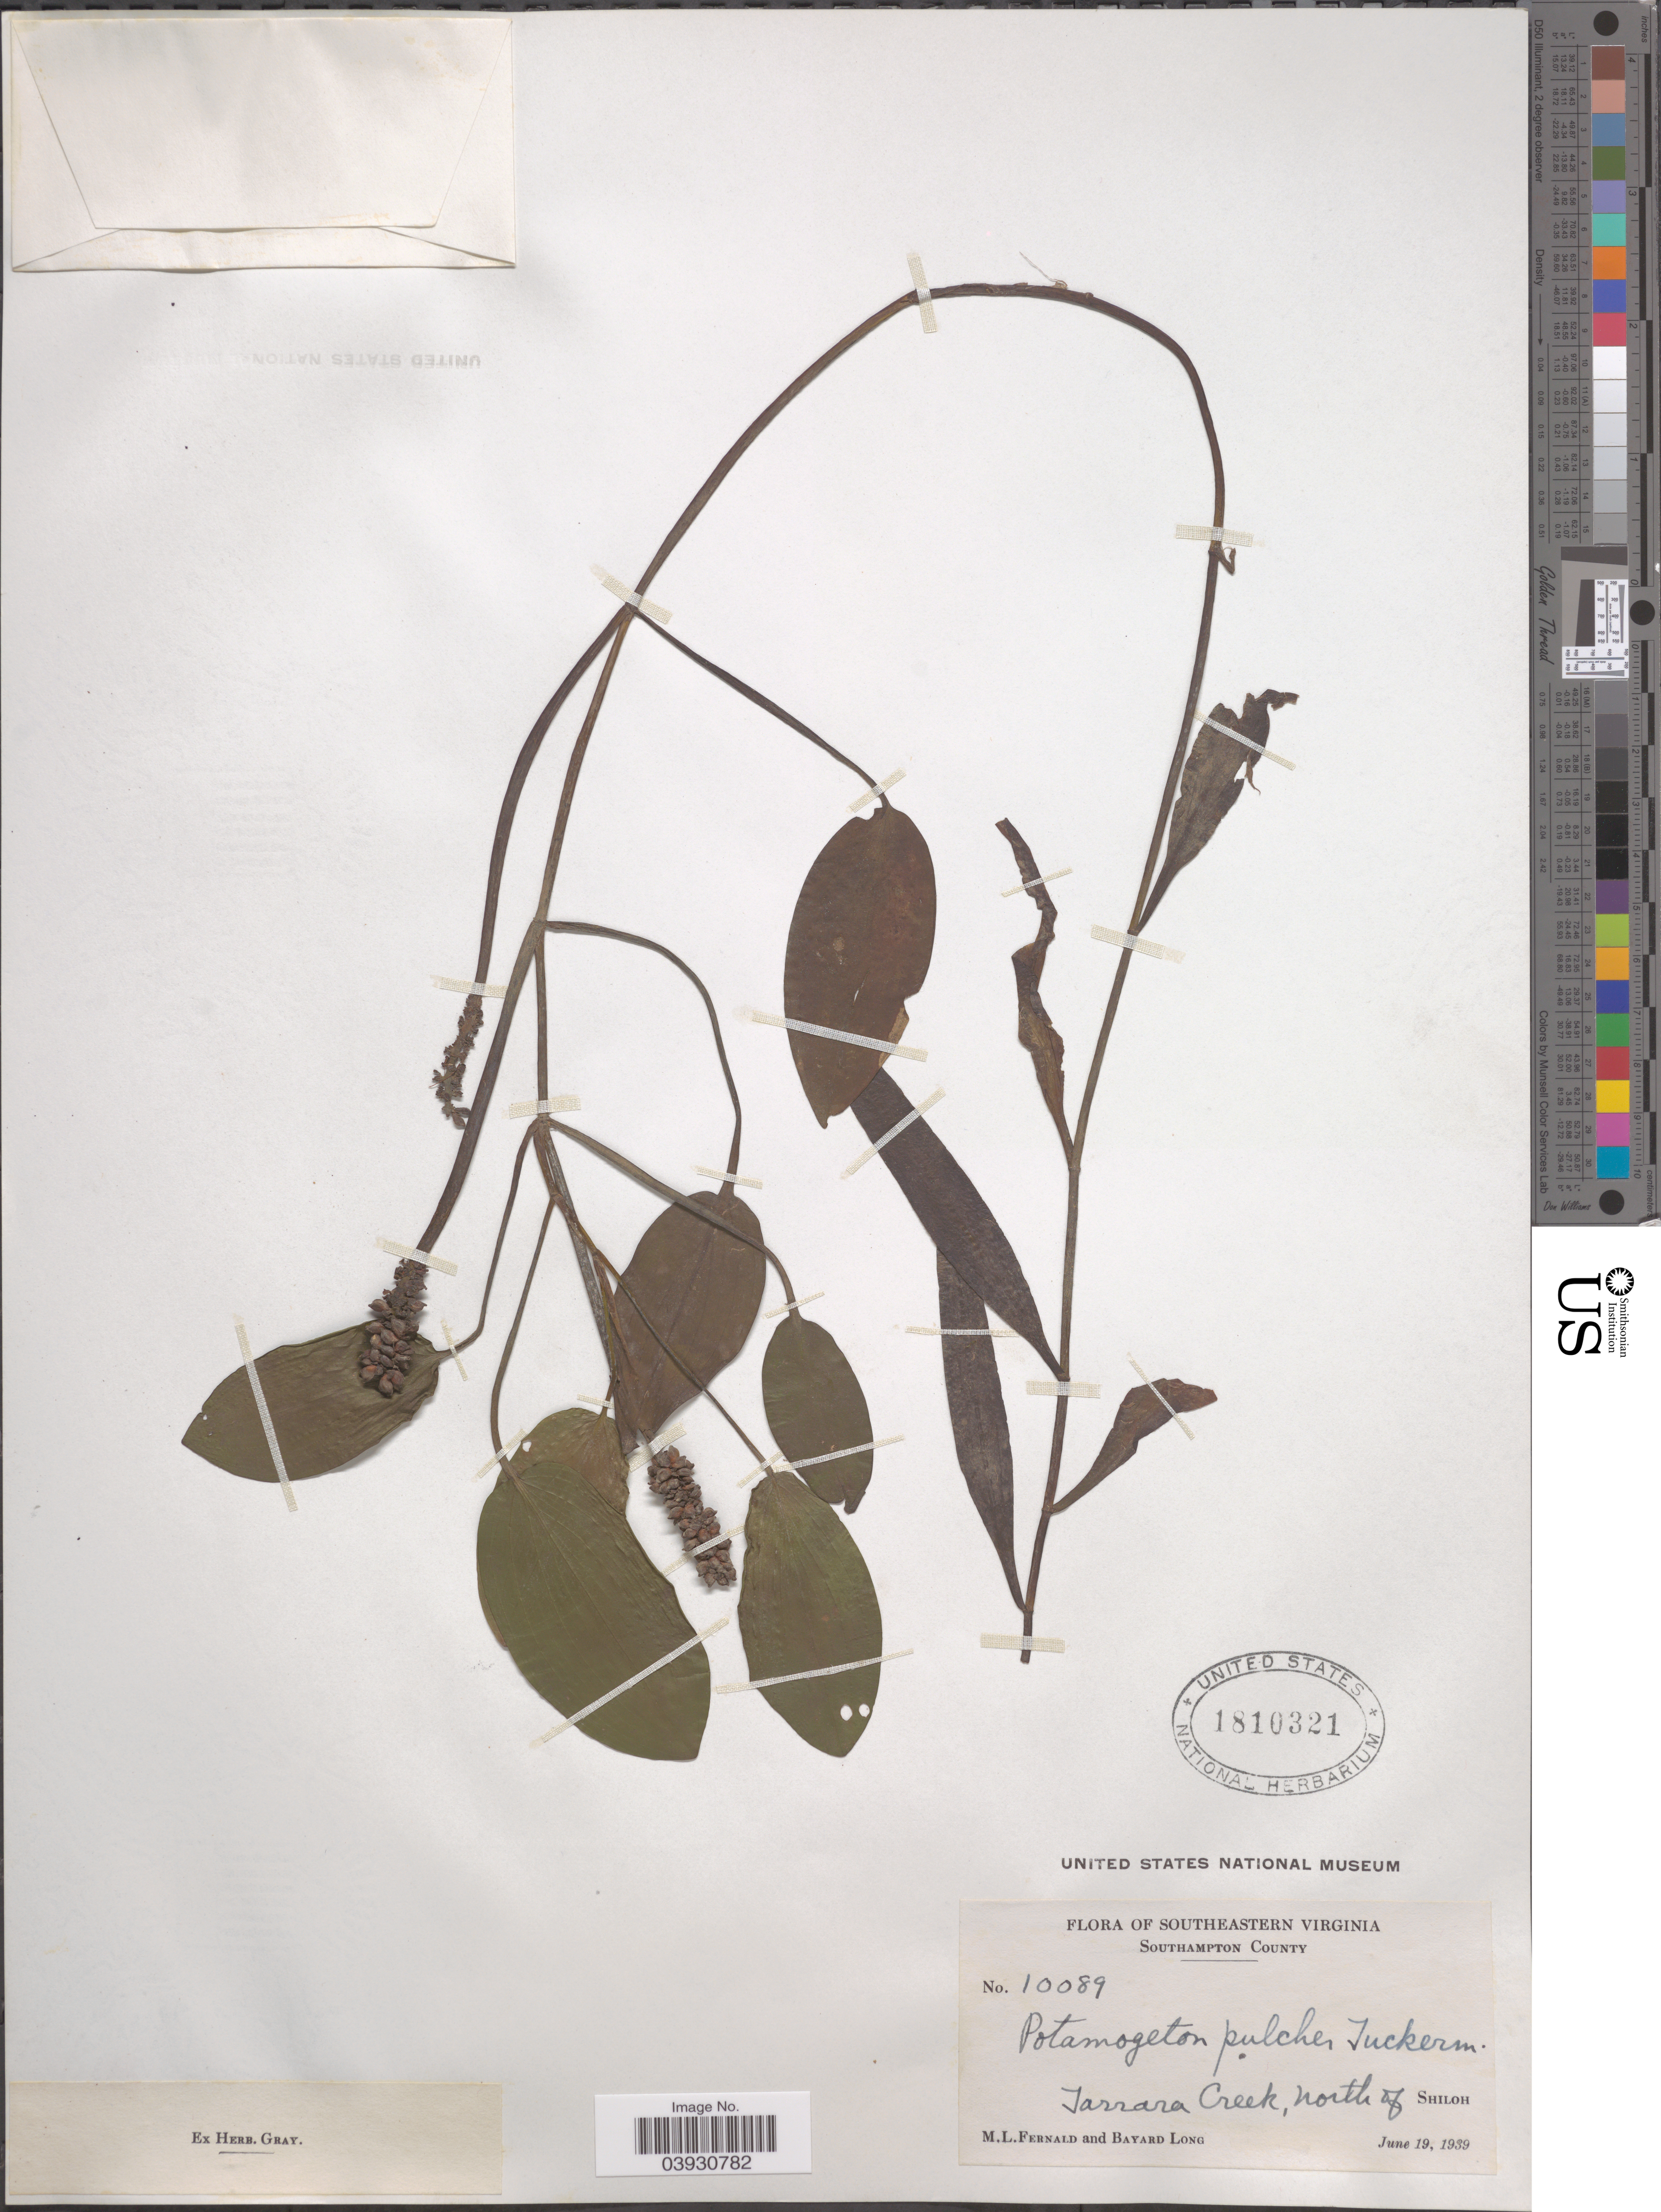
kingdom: Plantae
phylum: Tracheophyta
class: Liliopsida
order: Alismatales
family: Potamogetonaceae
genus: Potamogeton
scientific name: Potamogeton pulcher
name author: Tuck.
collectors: M. L. Fernald & B. Long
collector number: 10089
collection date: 1939-06-19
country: United States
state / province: Virginia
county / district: Southampton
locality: Southeastern Virginia. Southampton County. Tarrara Creek, north of Shiloh.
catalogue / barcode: US 1810321